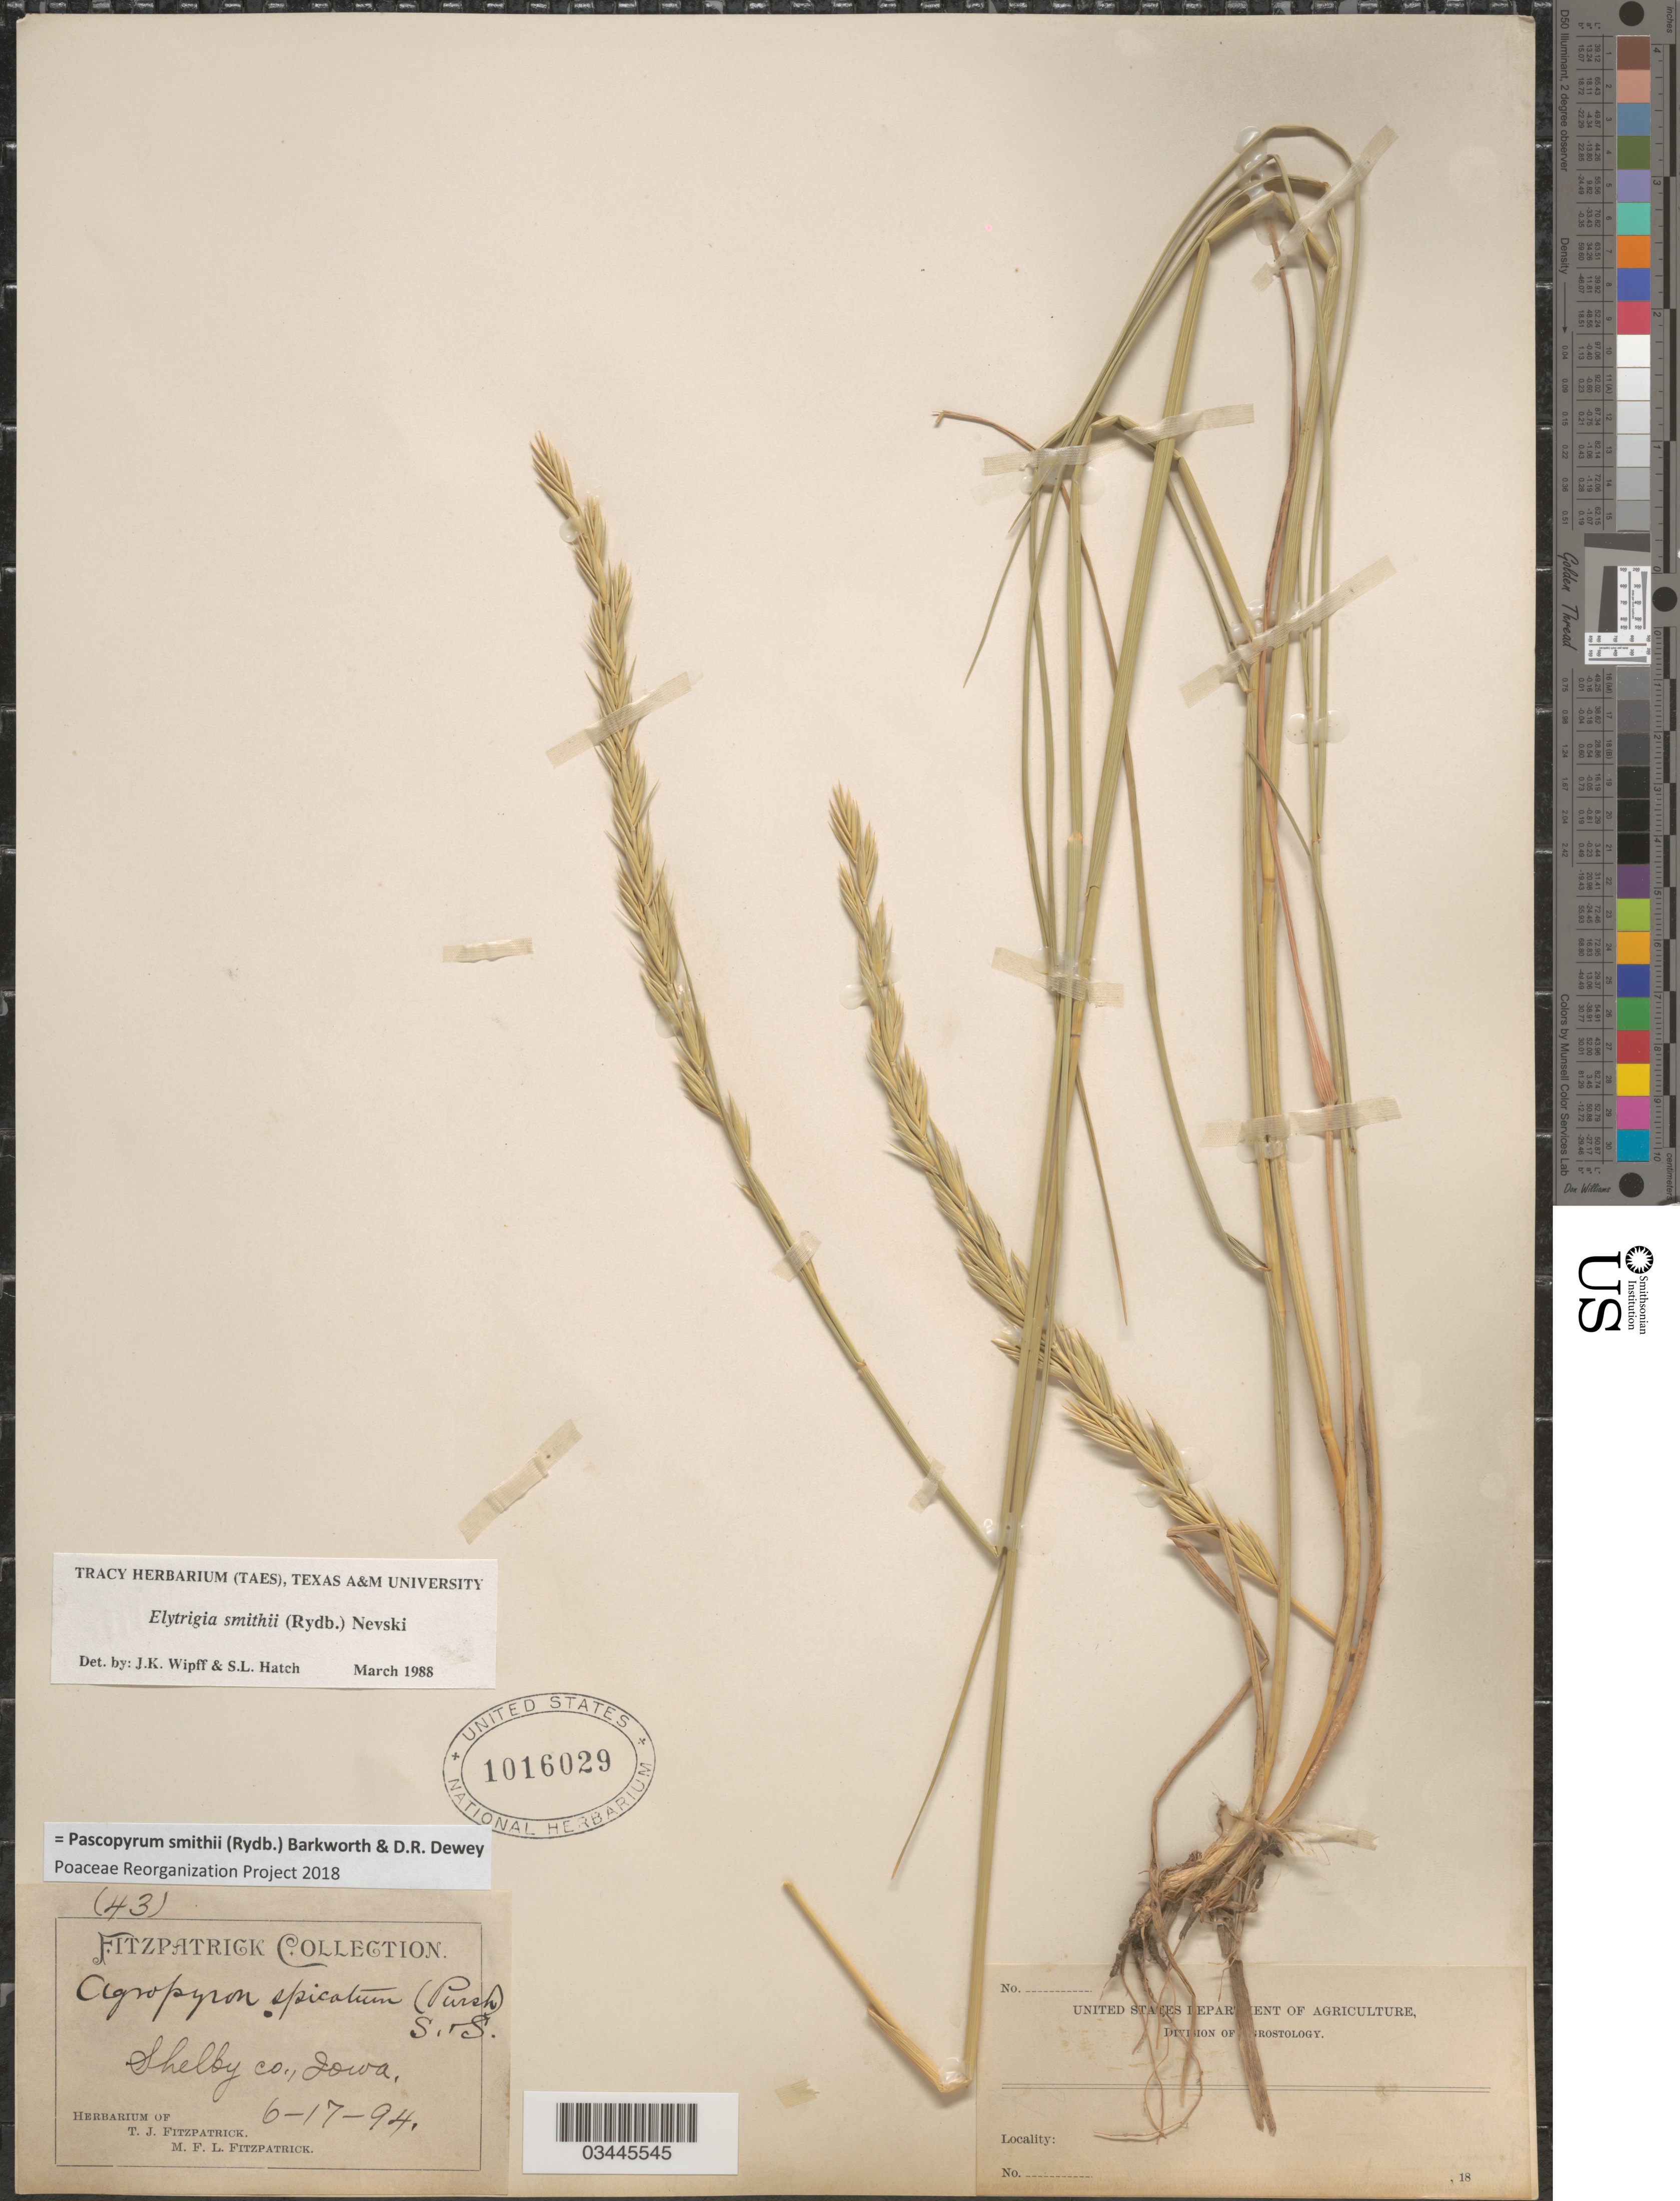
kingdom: Plantae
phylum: Tracheophyta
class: Liliopsida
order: Poales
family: Poaceae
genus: Pascopyrum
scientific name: Pascopyrum smithii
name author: (Rydb.) Barkworth & Dewey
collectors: ex herb. T. J. Fitzpatrick M. F. L. Fitzpatrick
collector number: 43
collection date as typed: Transcribed d/m/y: 17/6/94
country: United States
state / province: Iowa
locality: Shelby Co.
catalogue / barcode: US 1016029